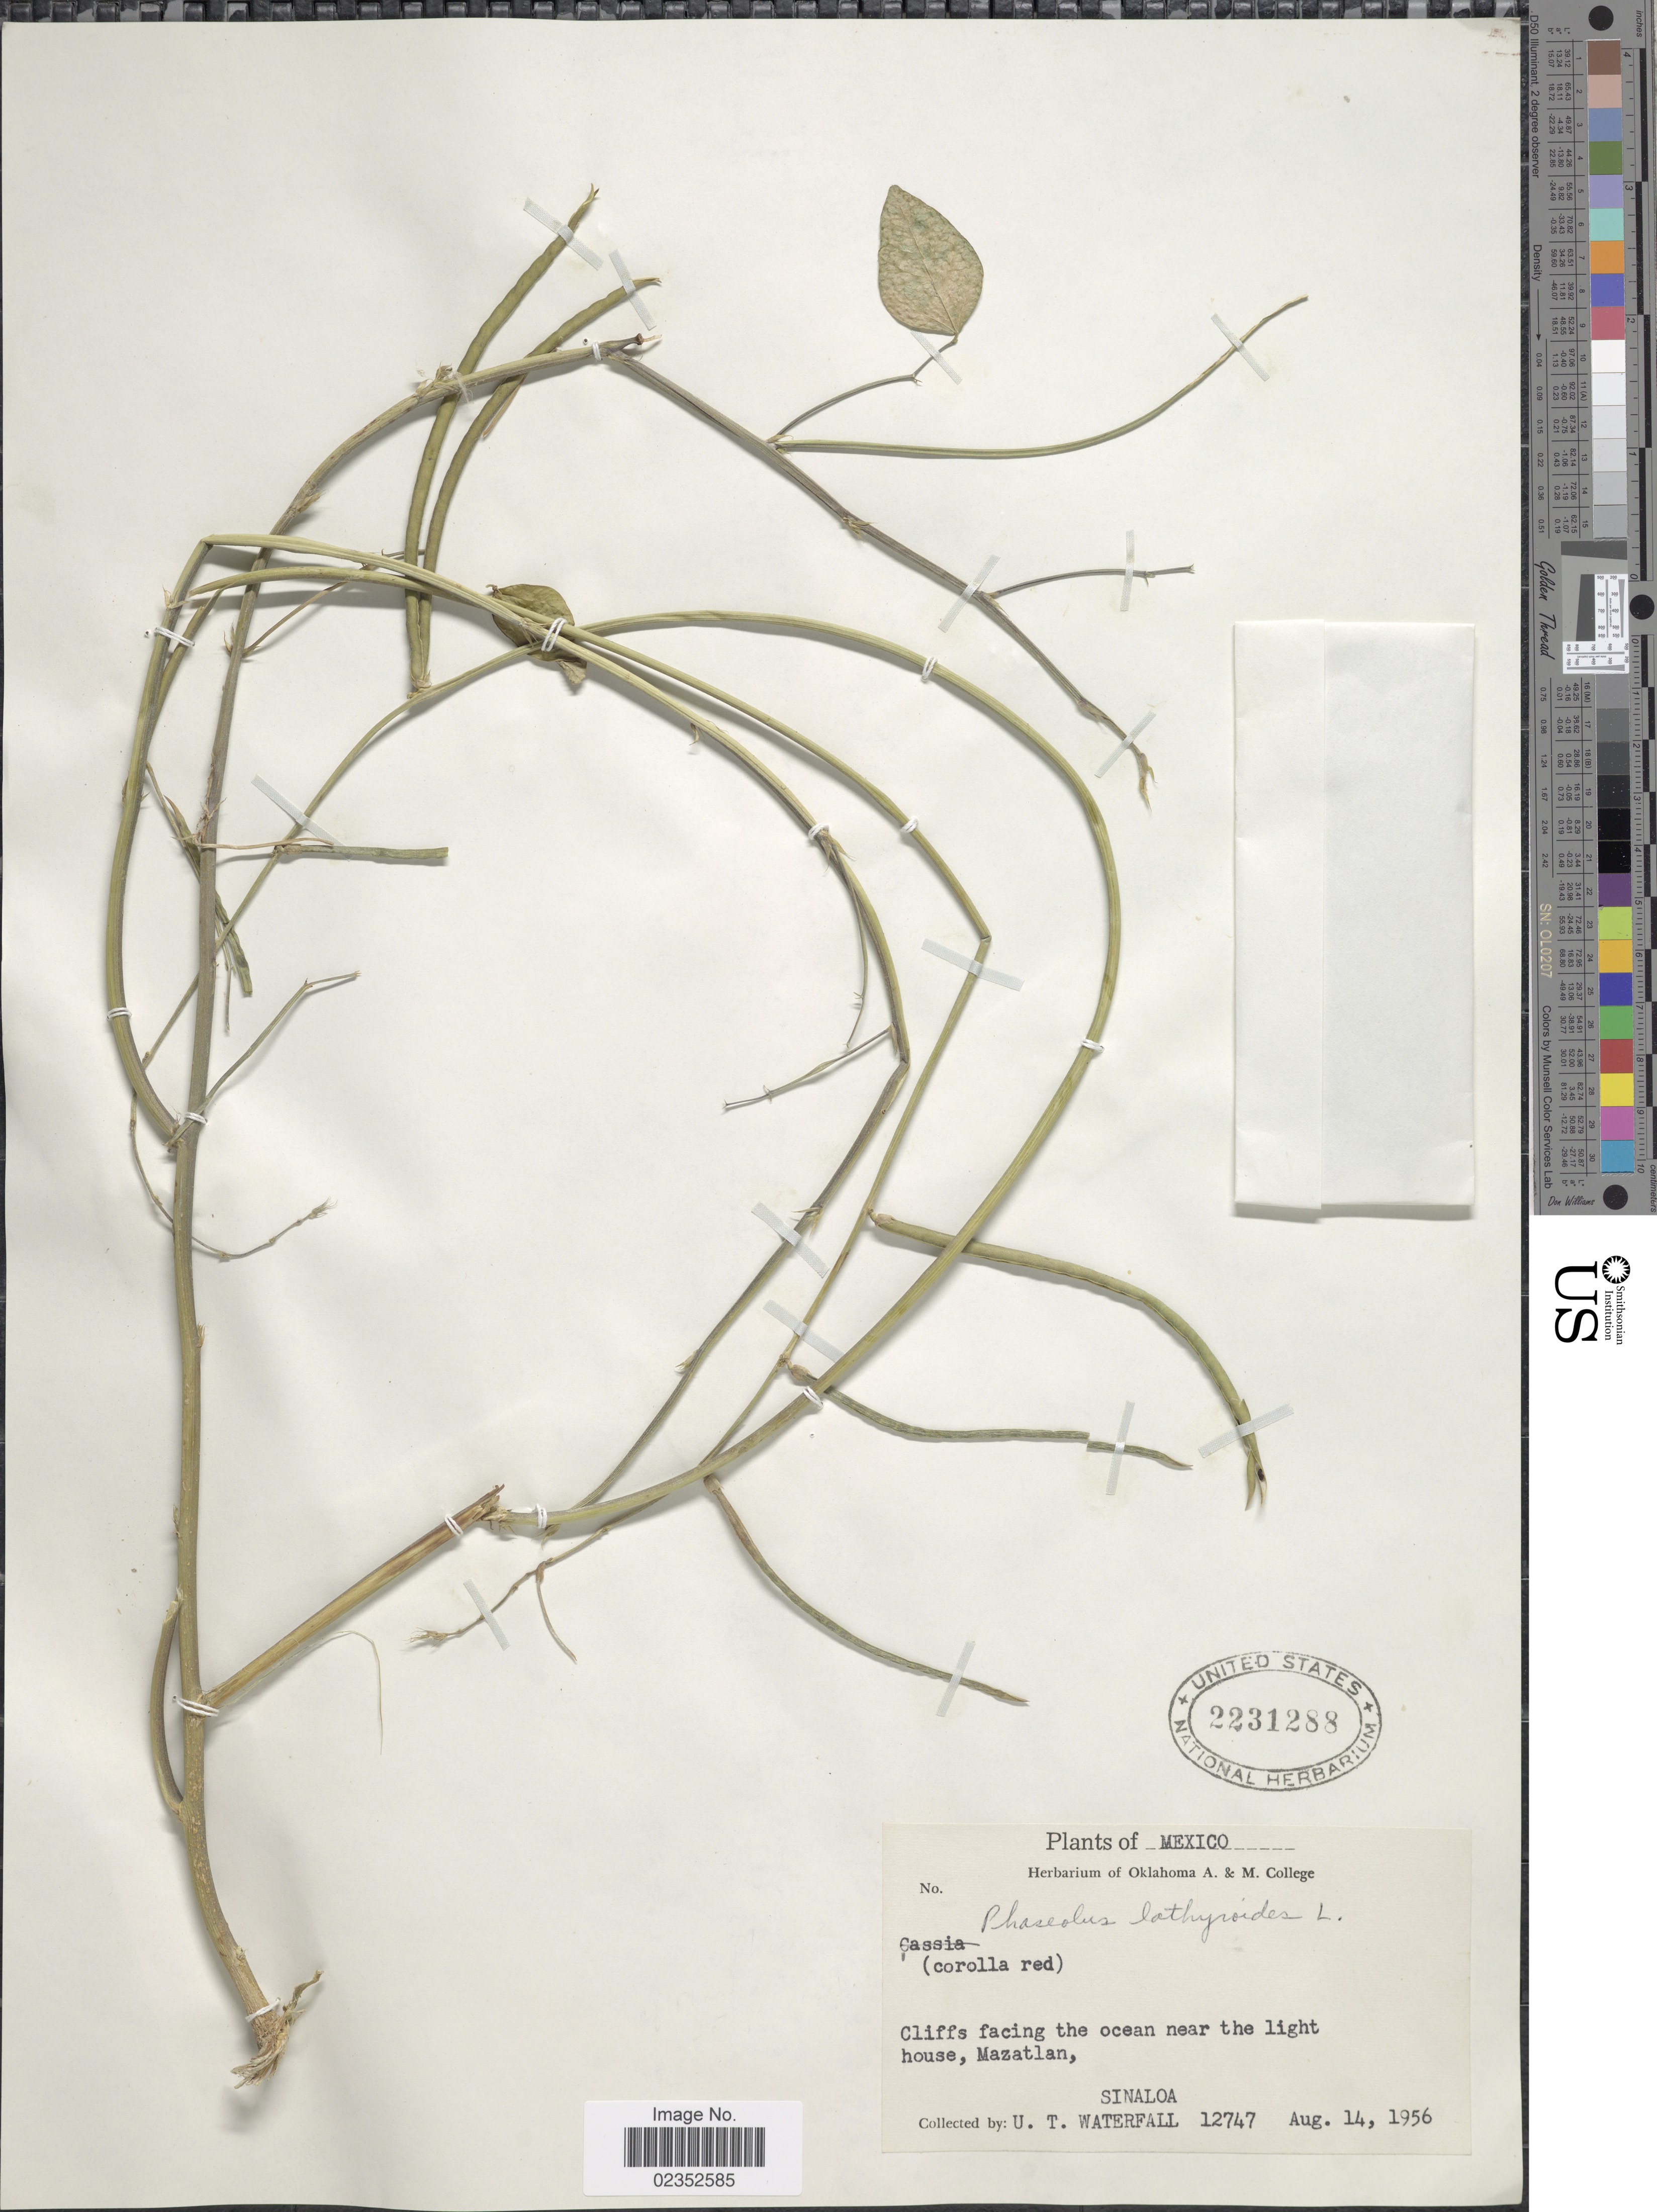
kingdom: Plantae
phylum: Tracheophyta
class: Magnoliopsida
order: Fabales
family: Fabaceae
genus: Macroptilium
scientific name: Macroptilium lathyroides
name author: (L.) Urb.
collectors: U. T. Waterfall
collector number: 12747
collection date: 1956-08-14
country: Mexico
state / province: Sinaloa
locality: Cliffs facing the ocean near the light house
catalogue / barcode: US 2231288